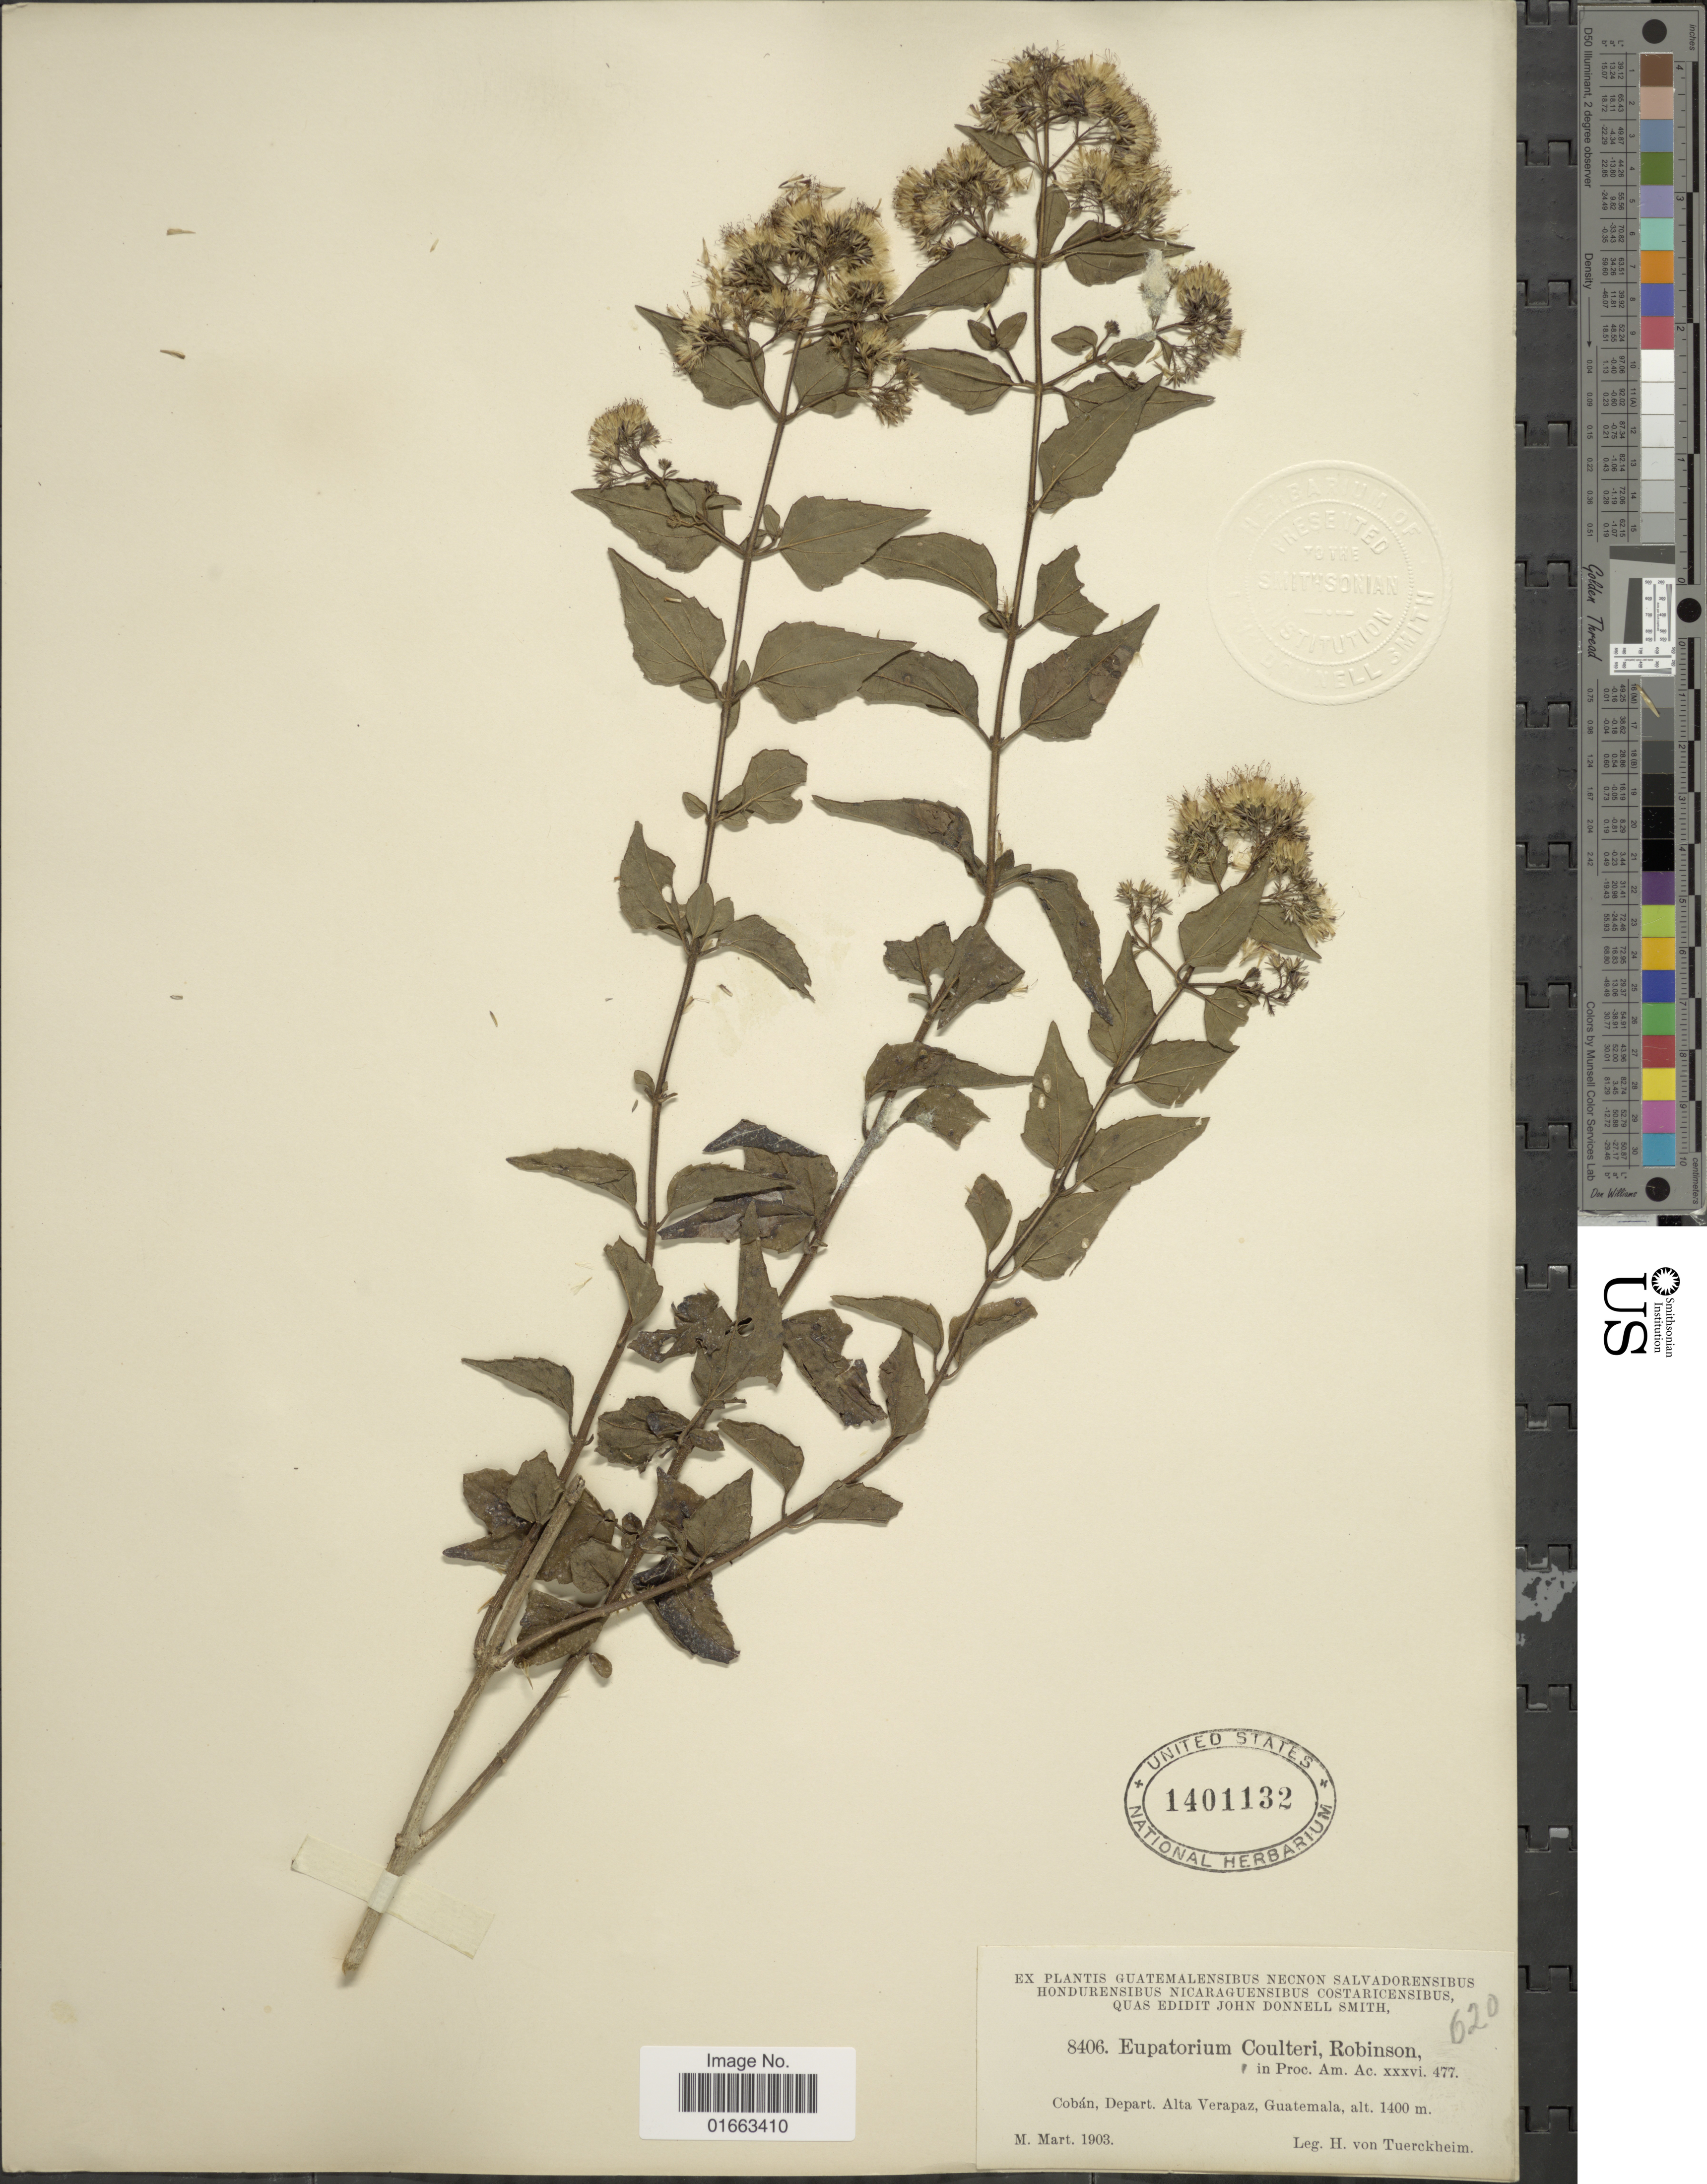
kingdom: Plantae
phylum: Tracheophyta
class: Magnoliopsida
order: Asterales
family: Asteraceae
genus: Koanophyllon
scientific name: Koanophyllon coulteri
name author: (B.L. Rob.) R.M. King & H. Rob.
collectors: H. von Türckheim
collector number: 8406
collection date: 1903-03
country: Guatemala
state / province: Alta Verapaz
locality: Cobán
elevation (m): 1400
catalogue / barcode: US 1401132